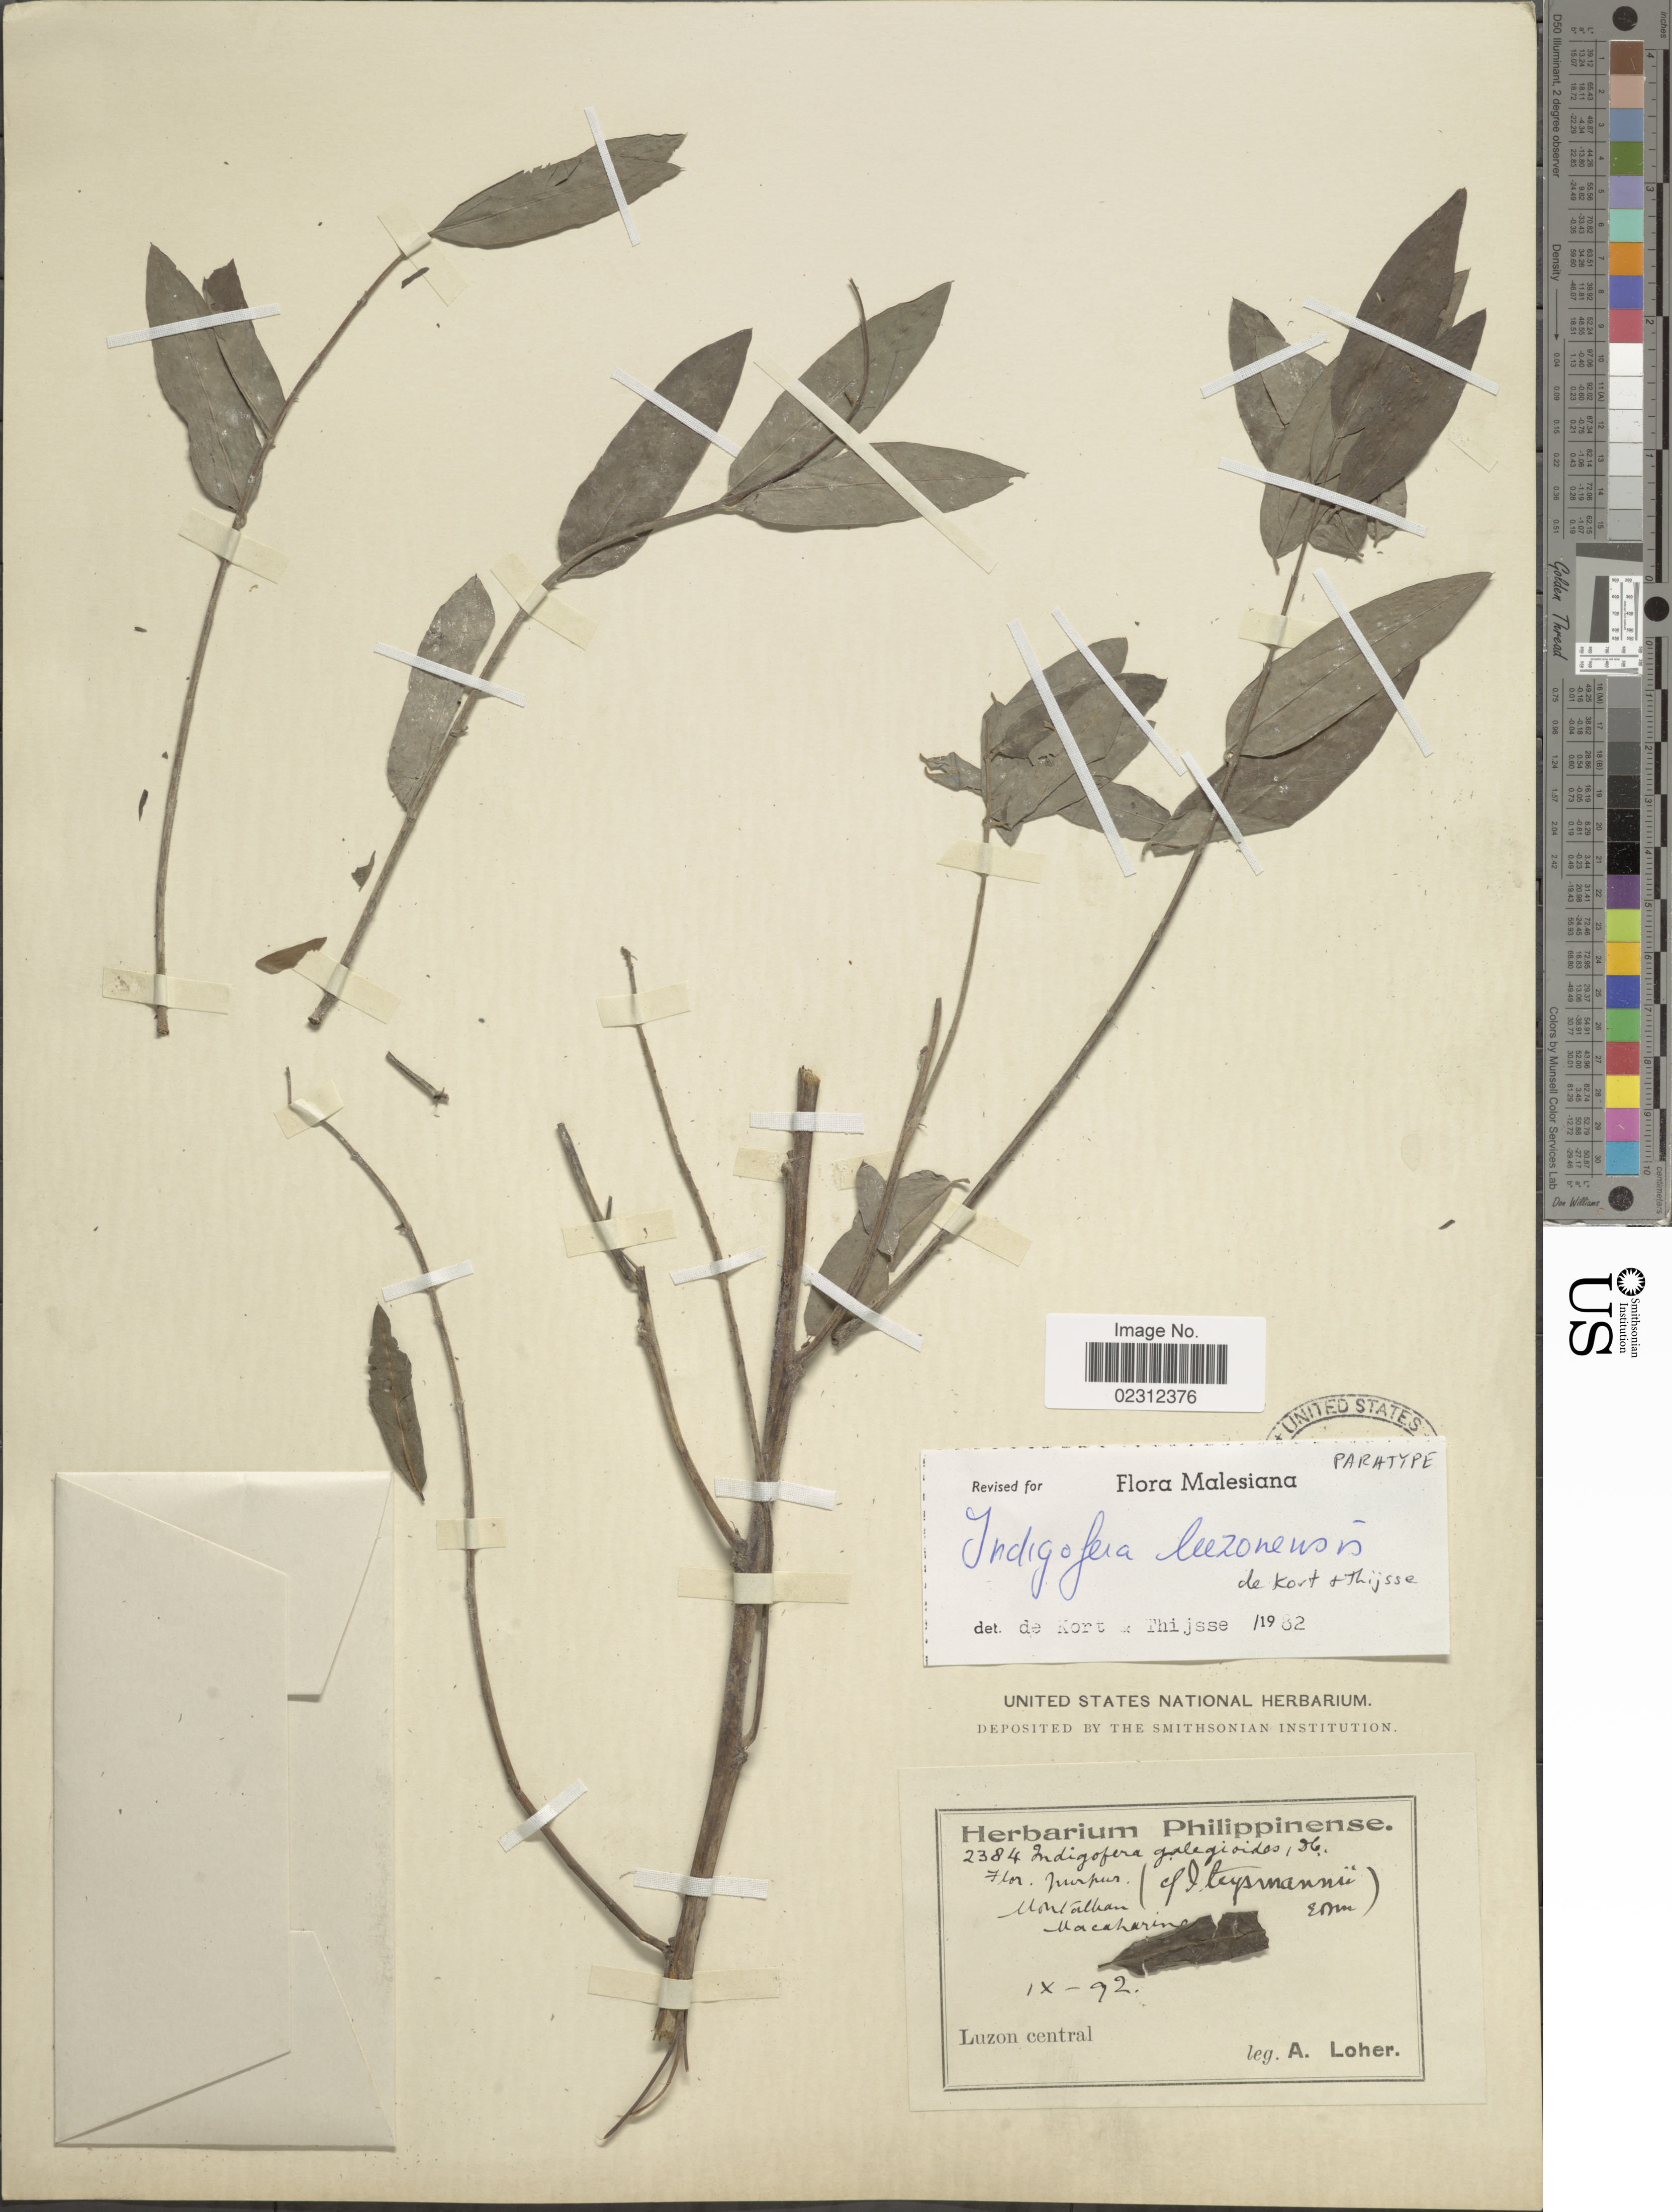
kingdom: Plantae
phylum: Tracheophyta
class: Magnoliopsida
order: Fabales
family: Fabaceae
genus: Indigofera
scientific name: Indigofera luzonensis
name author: de Korte & Thijsse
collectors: A. Loher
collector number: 2384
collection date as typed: Transcribed d/m/y: /9/92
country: Philippines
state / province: Central Luzon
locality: Luzon Central